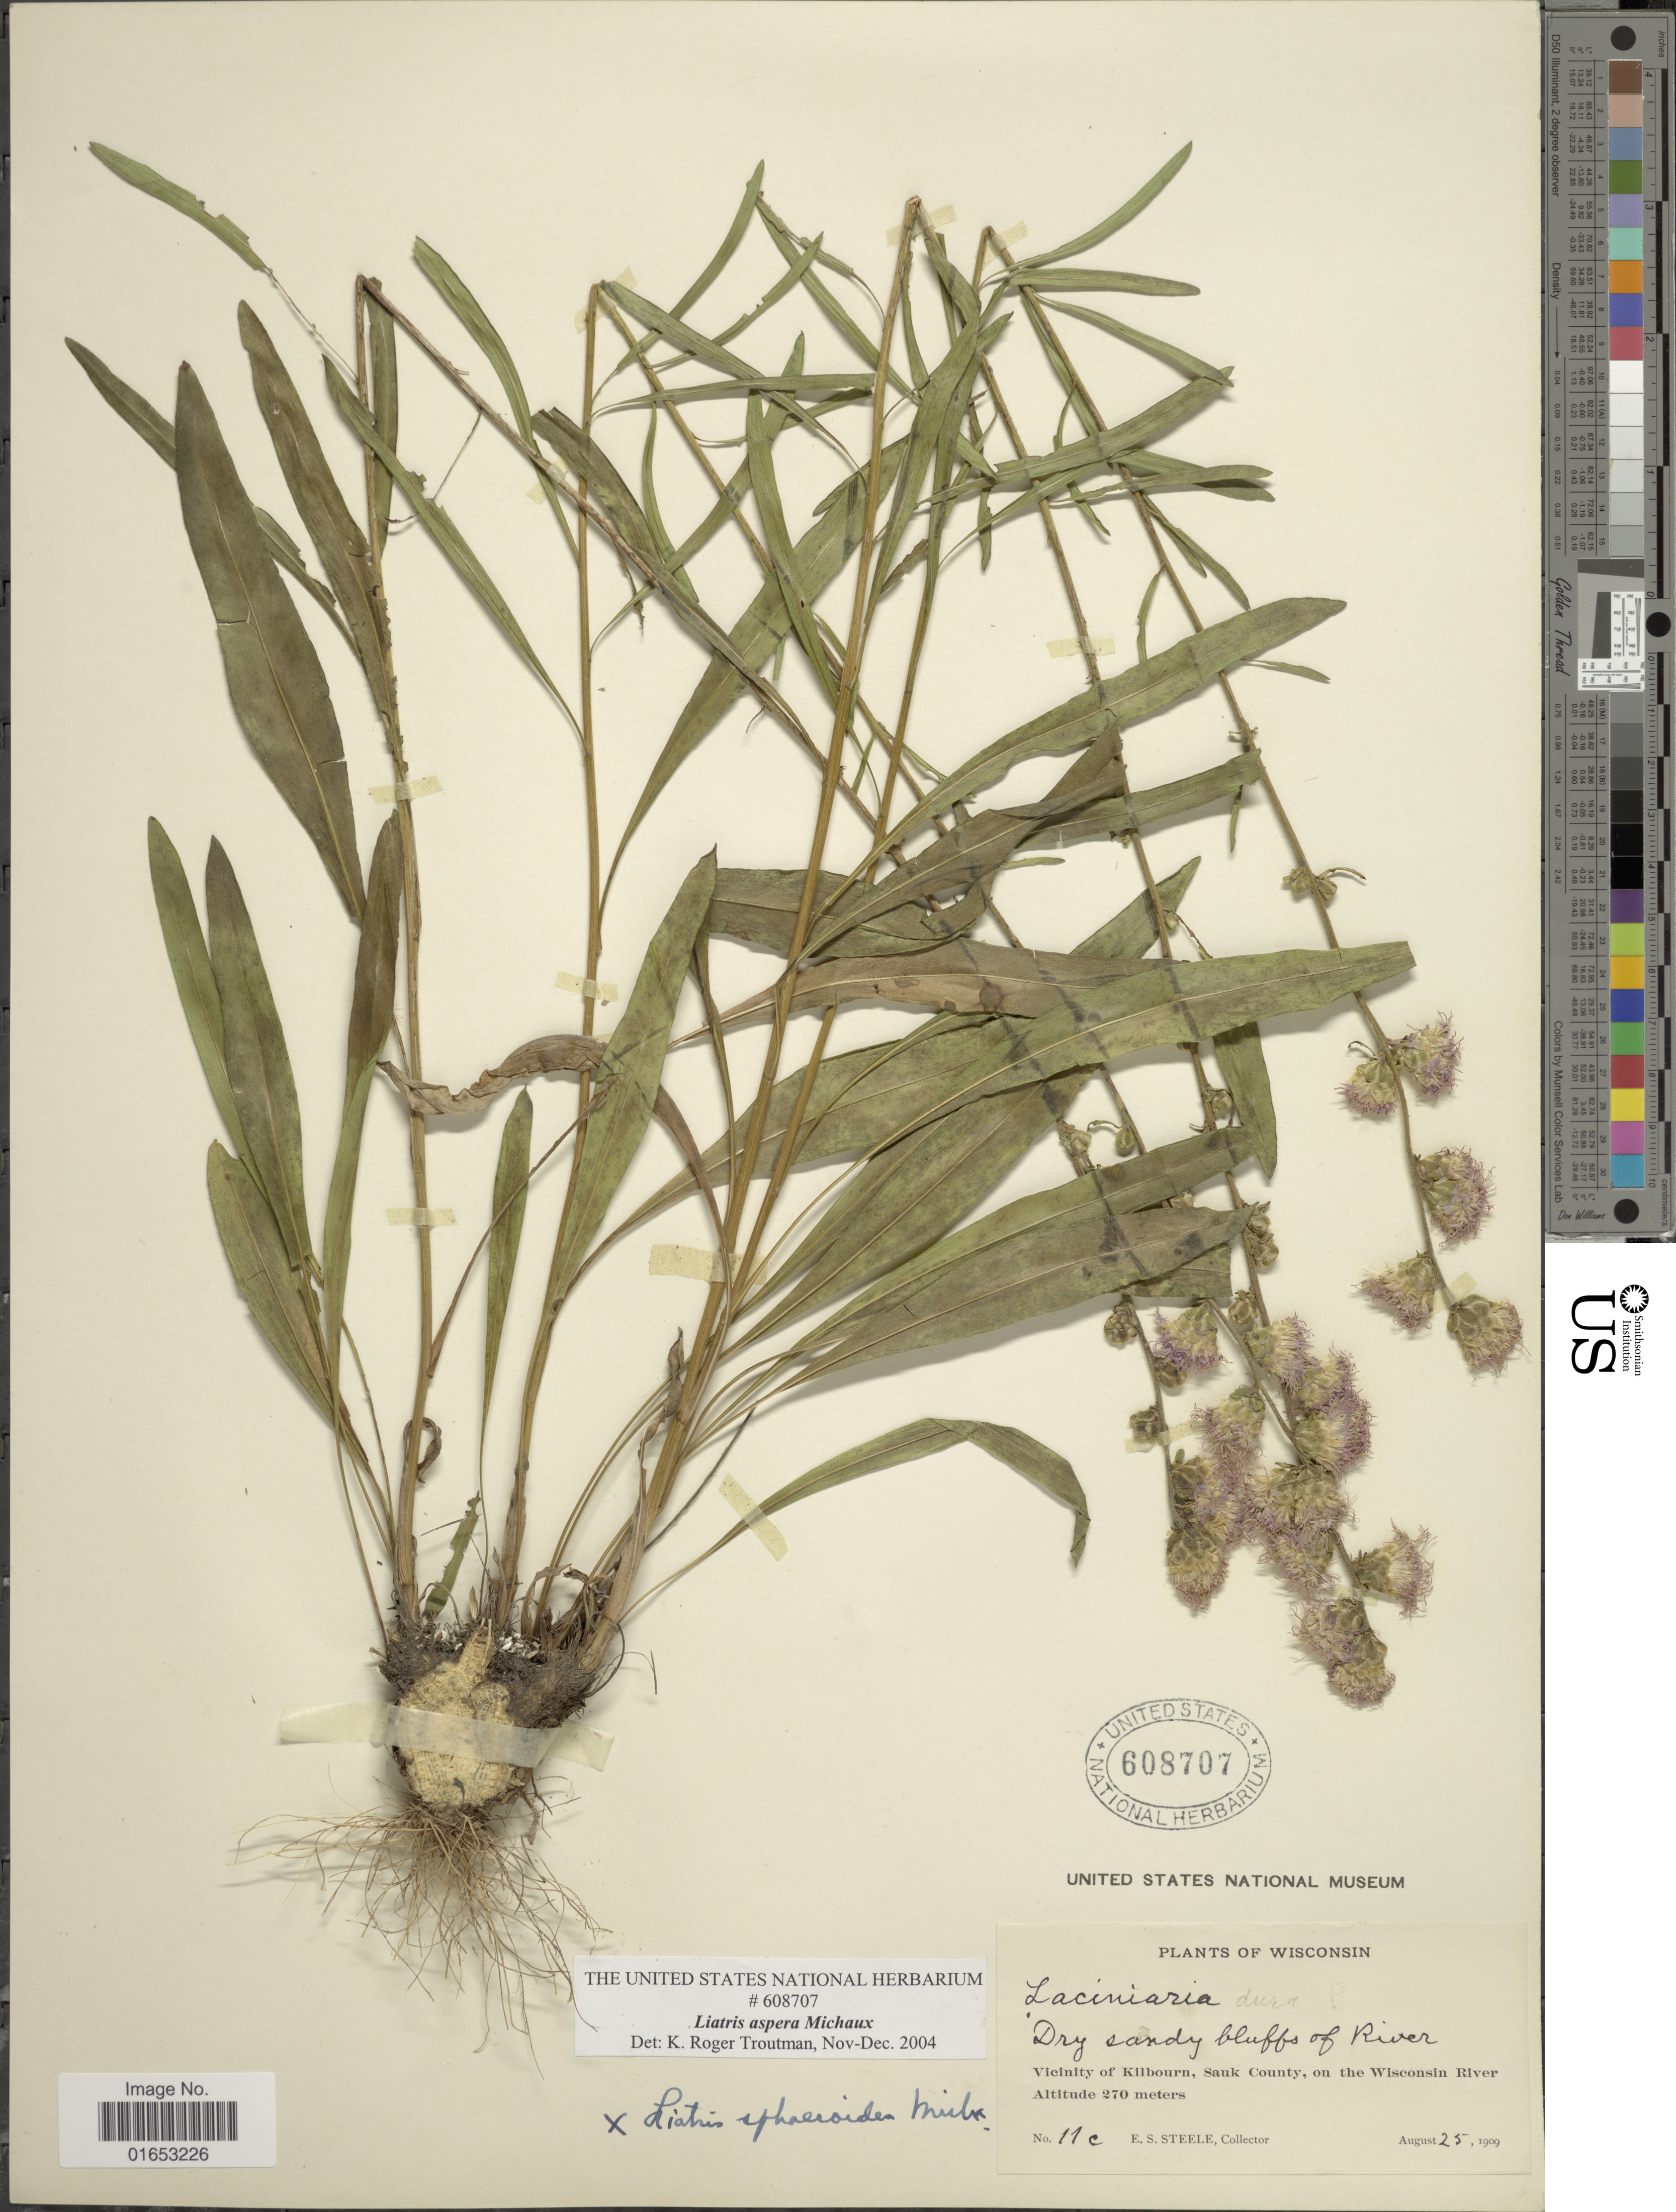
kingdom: Plantae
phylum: Tracheophyta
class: Magnoliopsida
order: Asterales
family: Asteraceae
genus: Liatris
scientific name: Liatris aspera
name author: Michx.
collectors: E. Steele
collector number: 11c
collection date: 1909-08-25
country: United States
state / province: Wisconsin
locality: Vicinity of Killbourn, Sauk County, on the Wisconsin River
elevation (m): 270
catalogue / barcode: US 608707